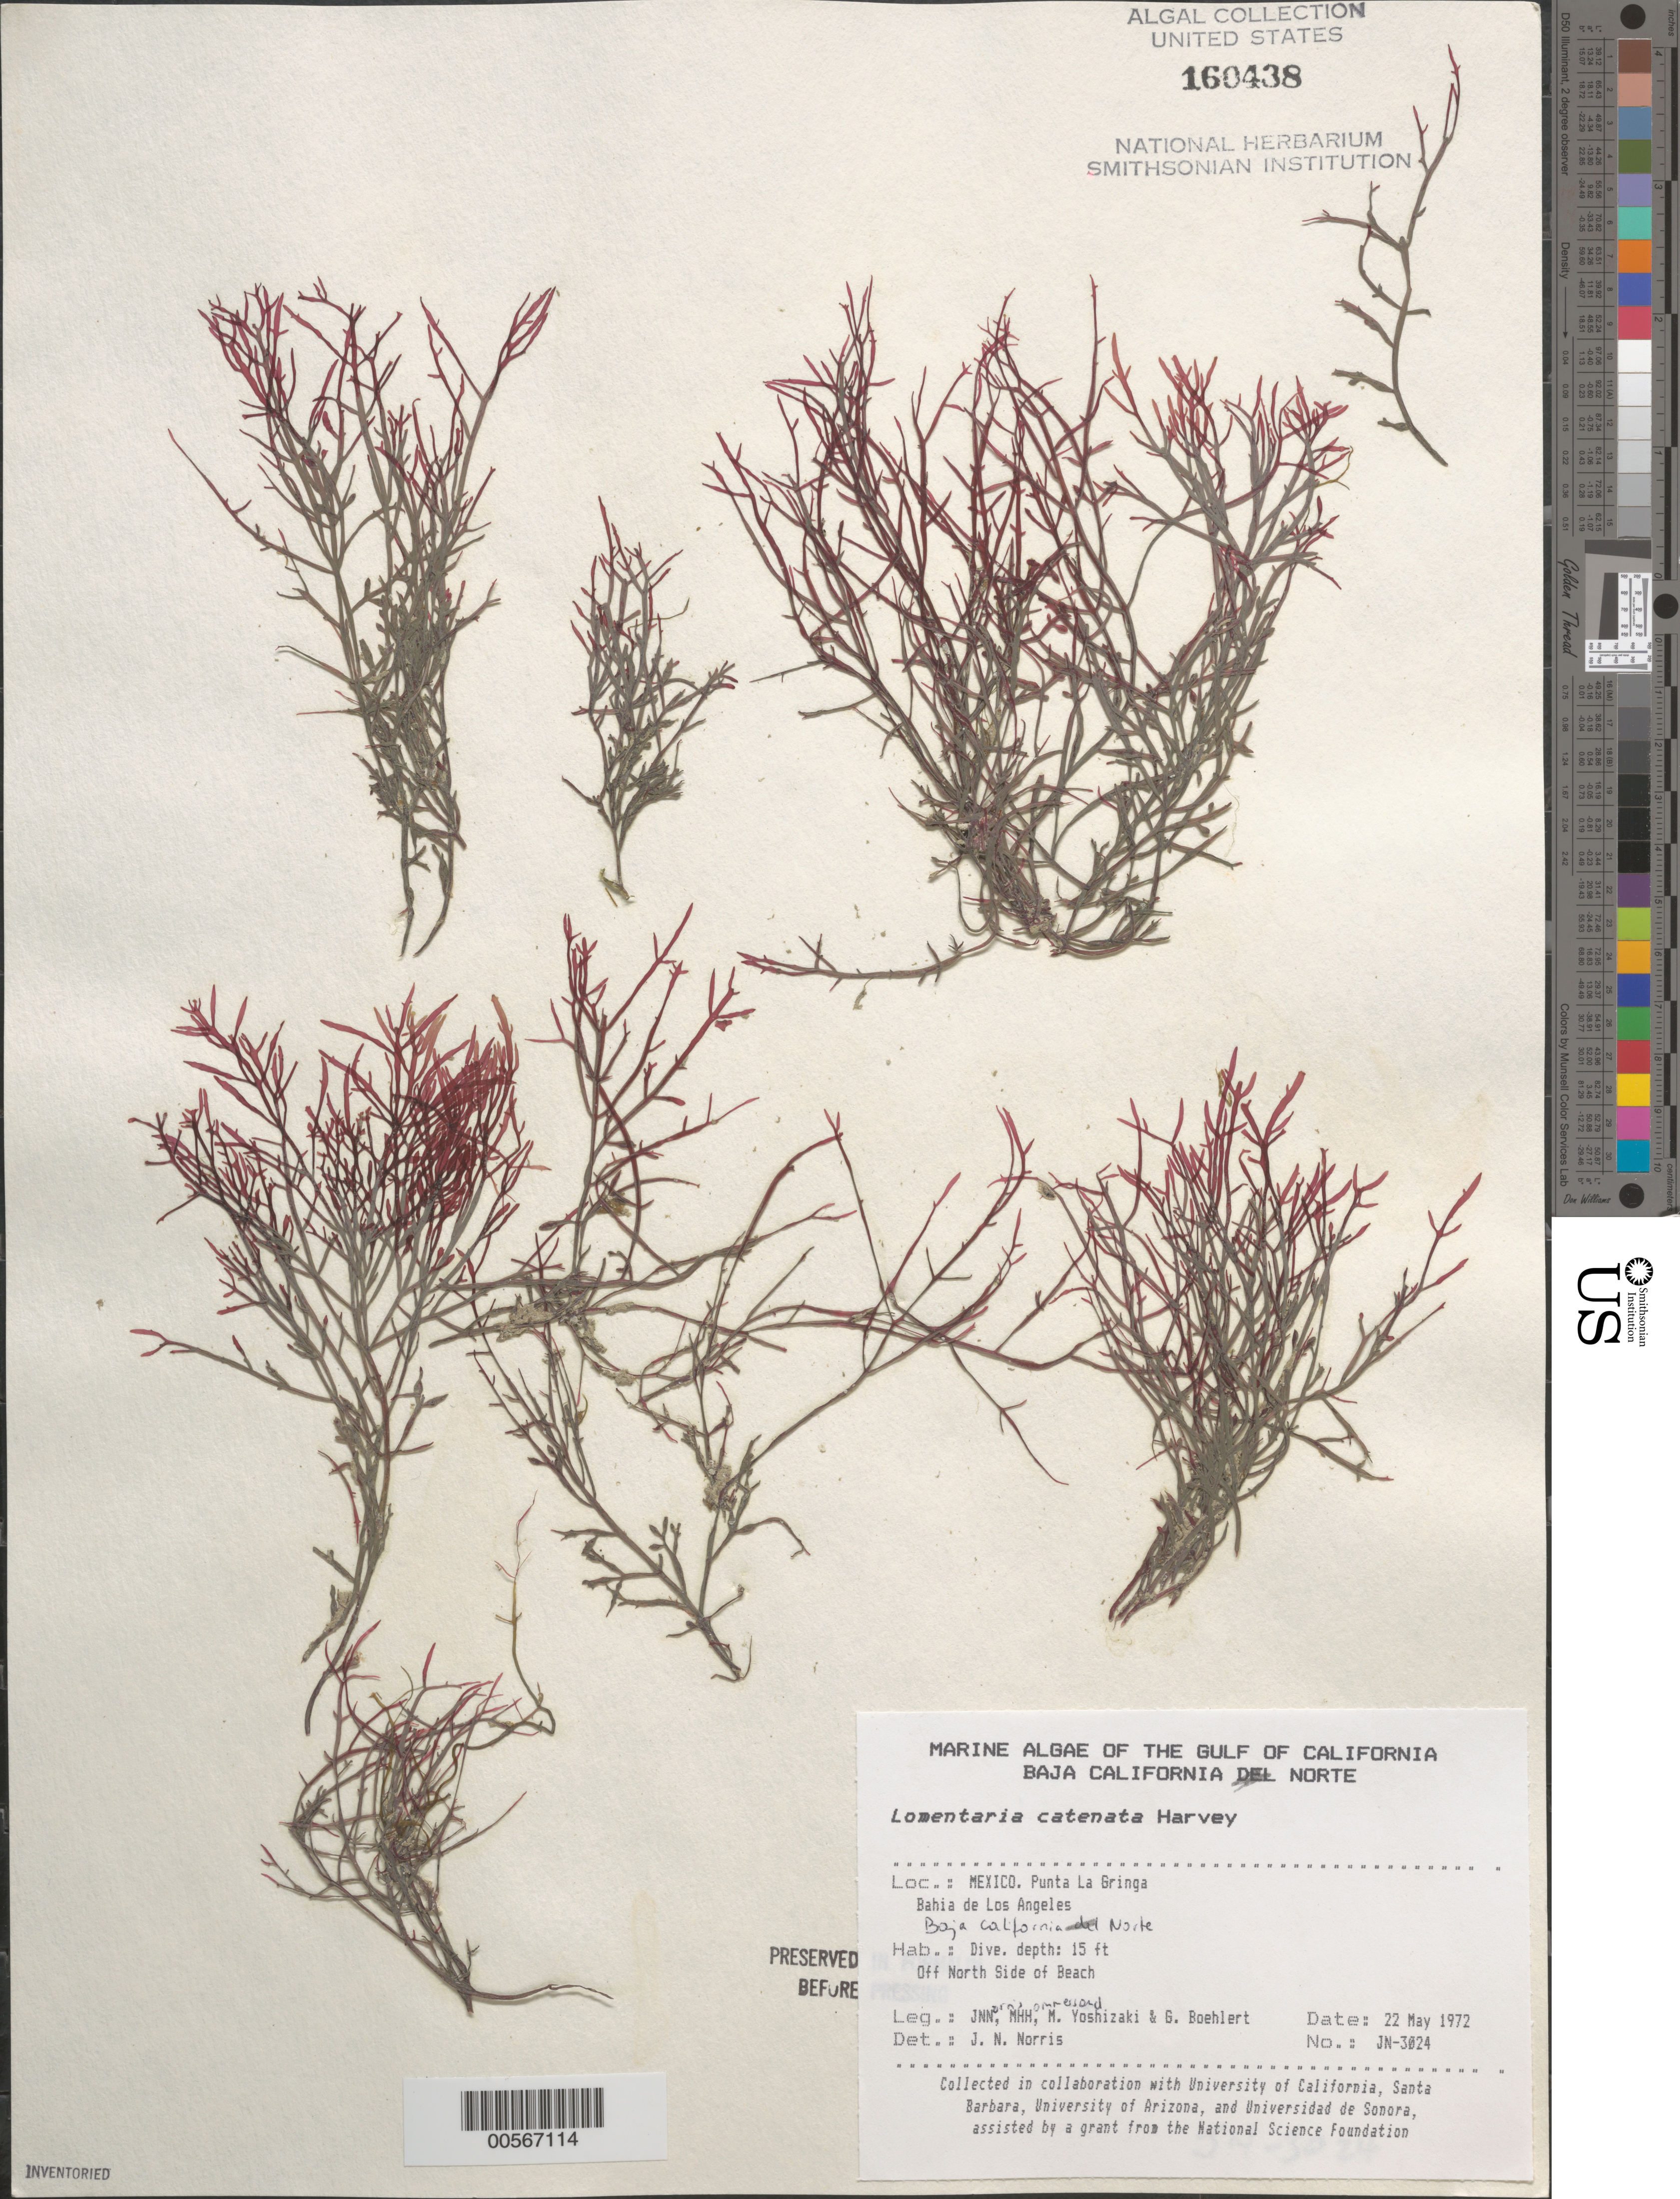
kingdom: Plantae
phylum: Rhodophyta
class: Florideophyceae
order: Rhodymeniales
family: Lomentariaceae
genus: Fushitsunagia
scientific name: Fushitsunagia catenata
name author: (Harv.) Filloramo & G.W. Saunders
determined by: Algae name updating Project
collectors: J. N. Norris, M. H. Hommersand, M. Yoshizaki & G. Boehlert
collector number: JN-3024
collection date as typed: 22 May 1972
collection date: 1972-05-22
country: Mexico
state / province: Baja California Norte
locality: Punta La Gringa, Bahia de los Angeles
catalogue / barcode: US 160438